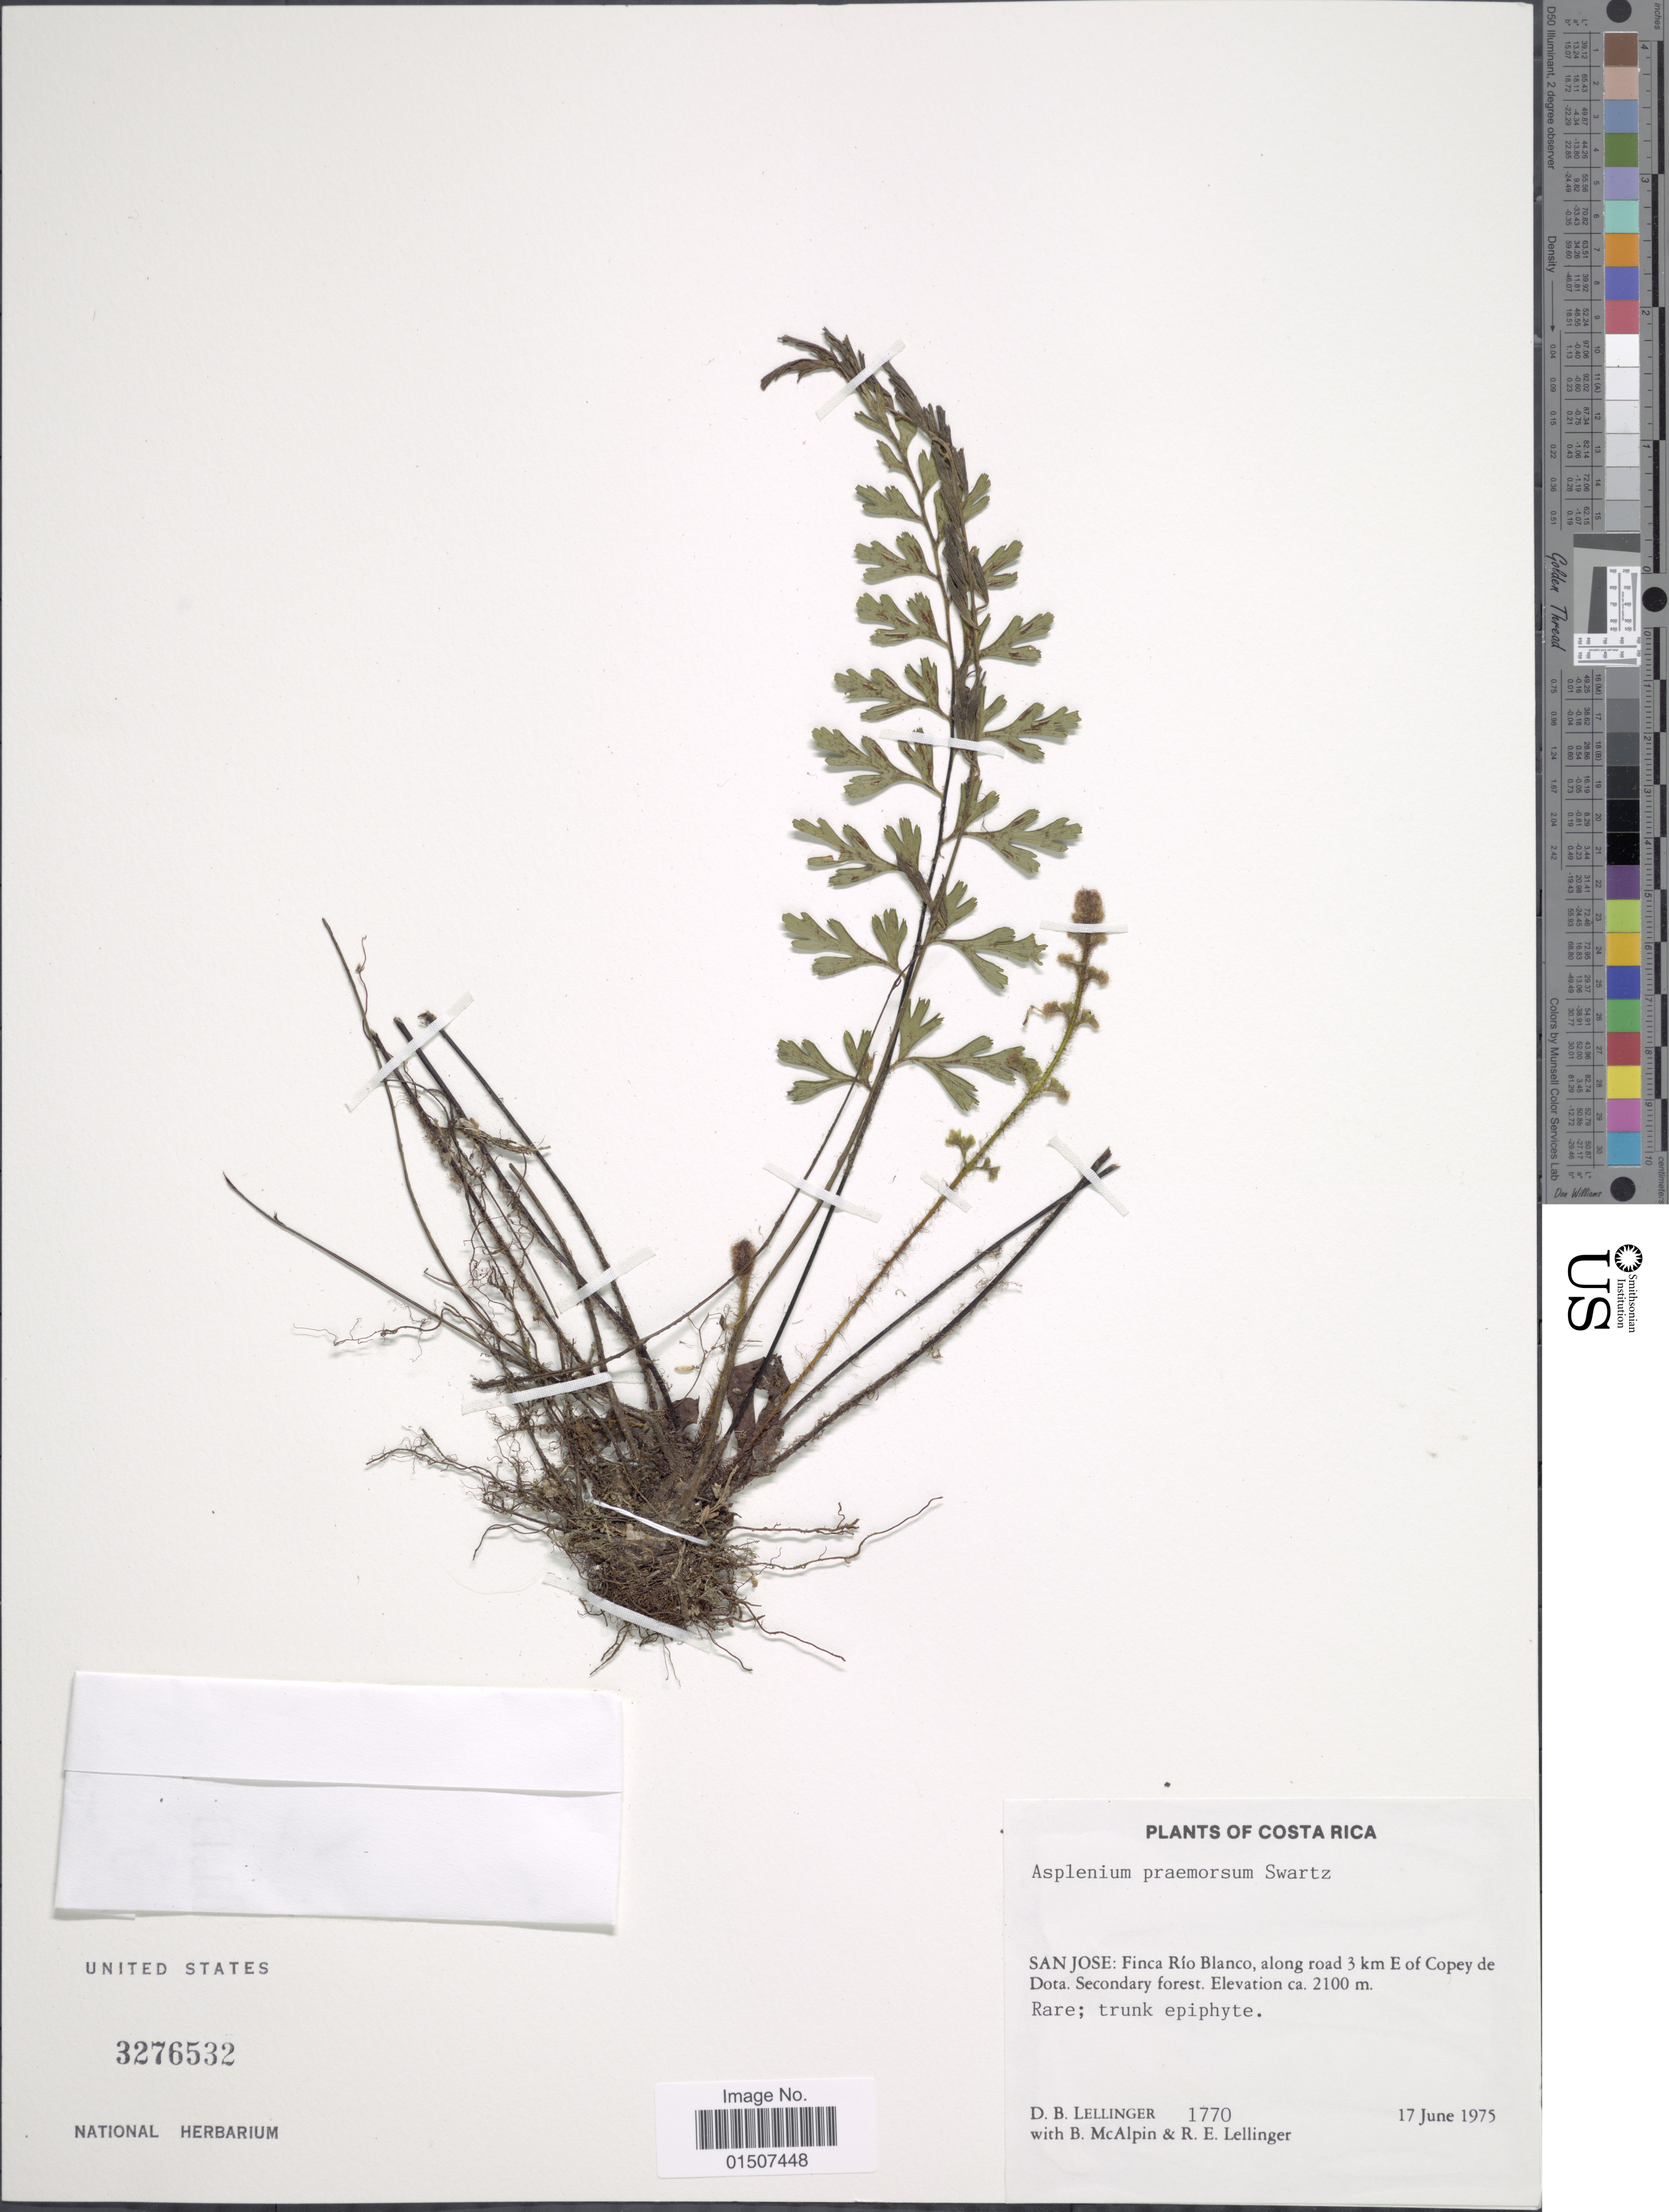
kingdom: Plantae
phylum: Tracheophyta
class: Polypodiopsida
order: Polypodiales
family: Aspleniaceae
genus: Asplenium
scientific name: Asplenium praemorsum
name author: Sw.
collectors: D. B. Lellinger, B. McAlpin & R. E. Lellinger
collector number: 1770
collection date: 1975-06-17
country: Costa Rica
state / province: San José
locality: Finca Río Blanco, along road 3 km E of Copey de Dota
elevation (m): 2100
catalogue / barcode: US 3276532